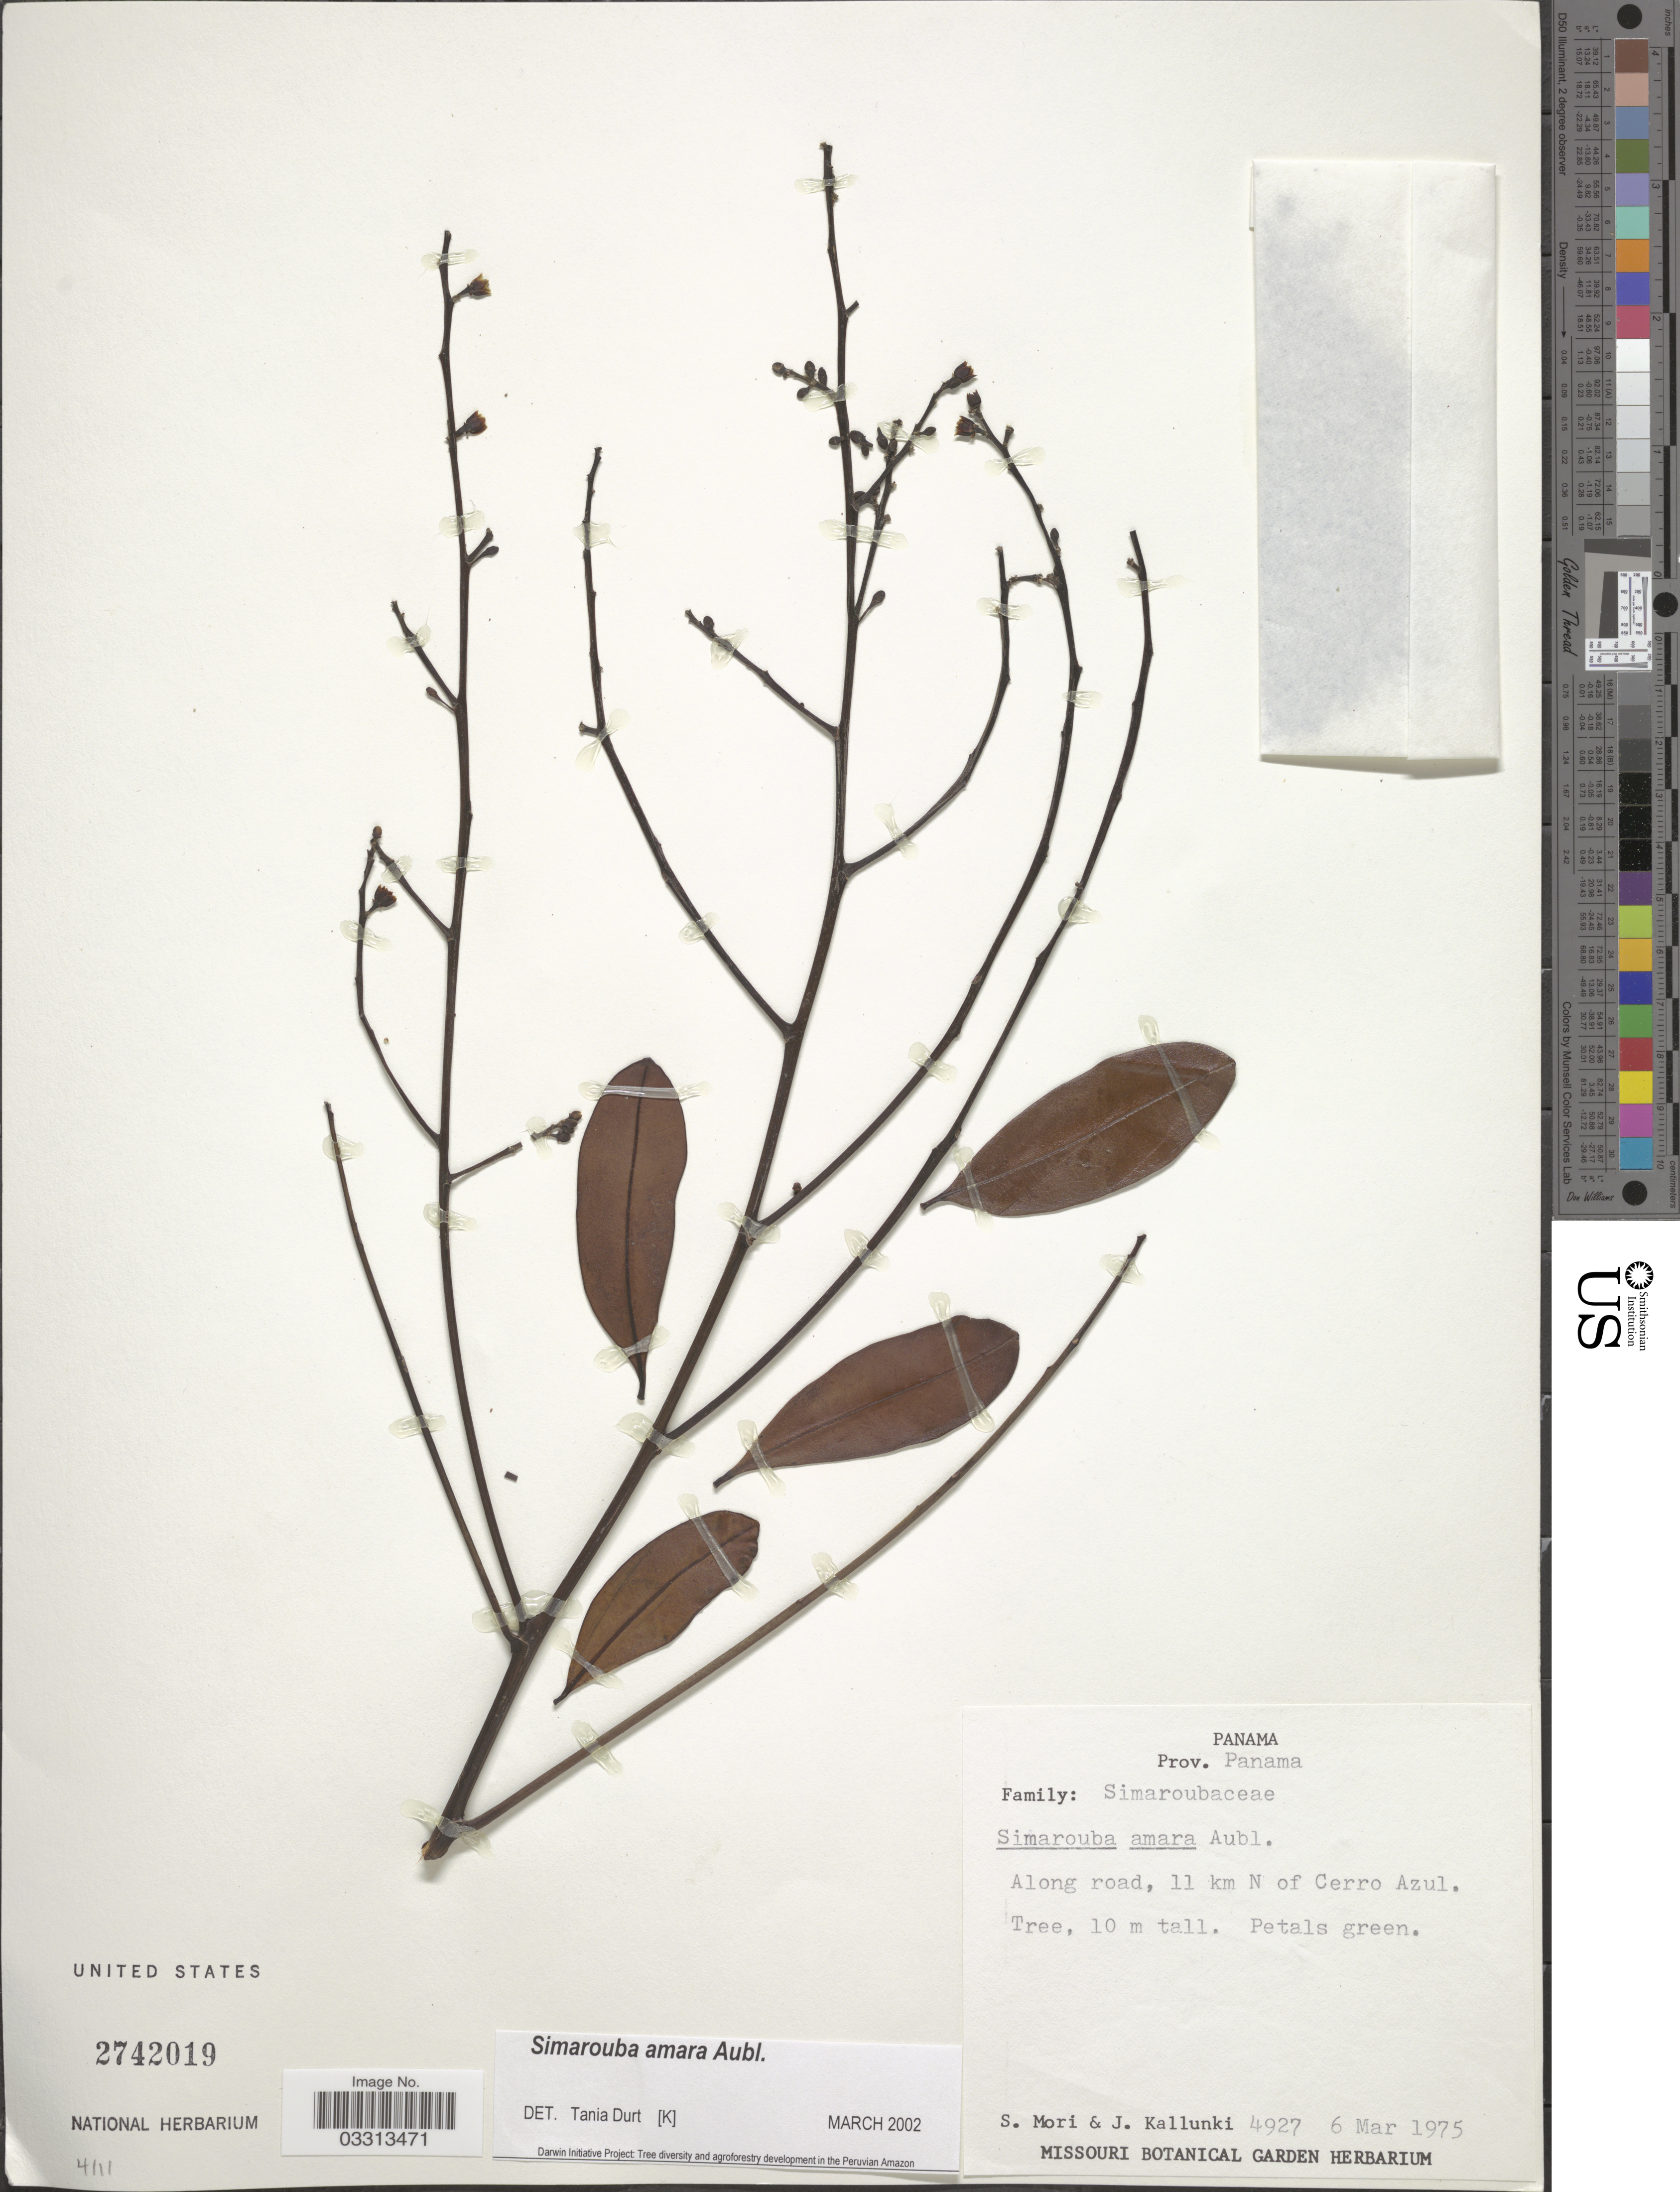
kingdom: Plantae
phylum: Tracheophyta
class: Magnoliopsida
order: Sapindales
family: Simaroubaceae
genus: Simarouba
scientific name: Simarouba amara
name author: Aubl.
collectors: S. Mori & J. Kallunki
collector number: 4927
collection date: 1975-03-06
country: Panama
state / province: Panamá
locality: Along road, 11 km N of Cerro Azul.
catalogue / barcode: US 2742019